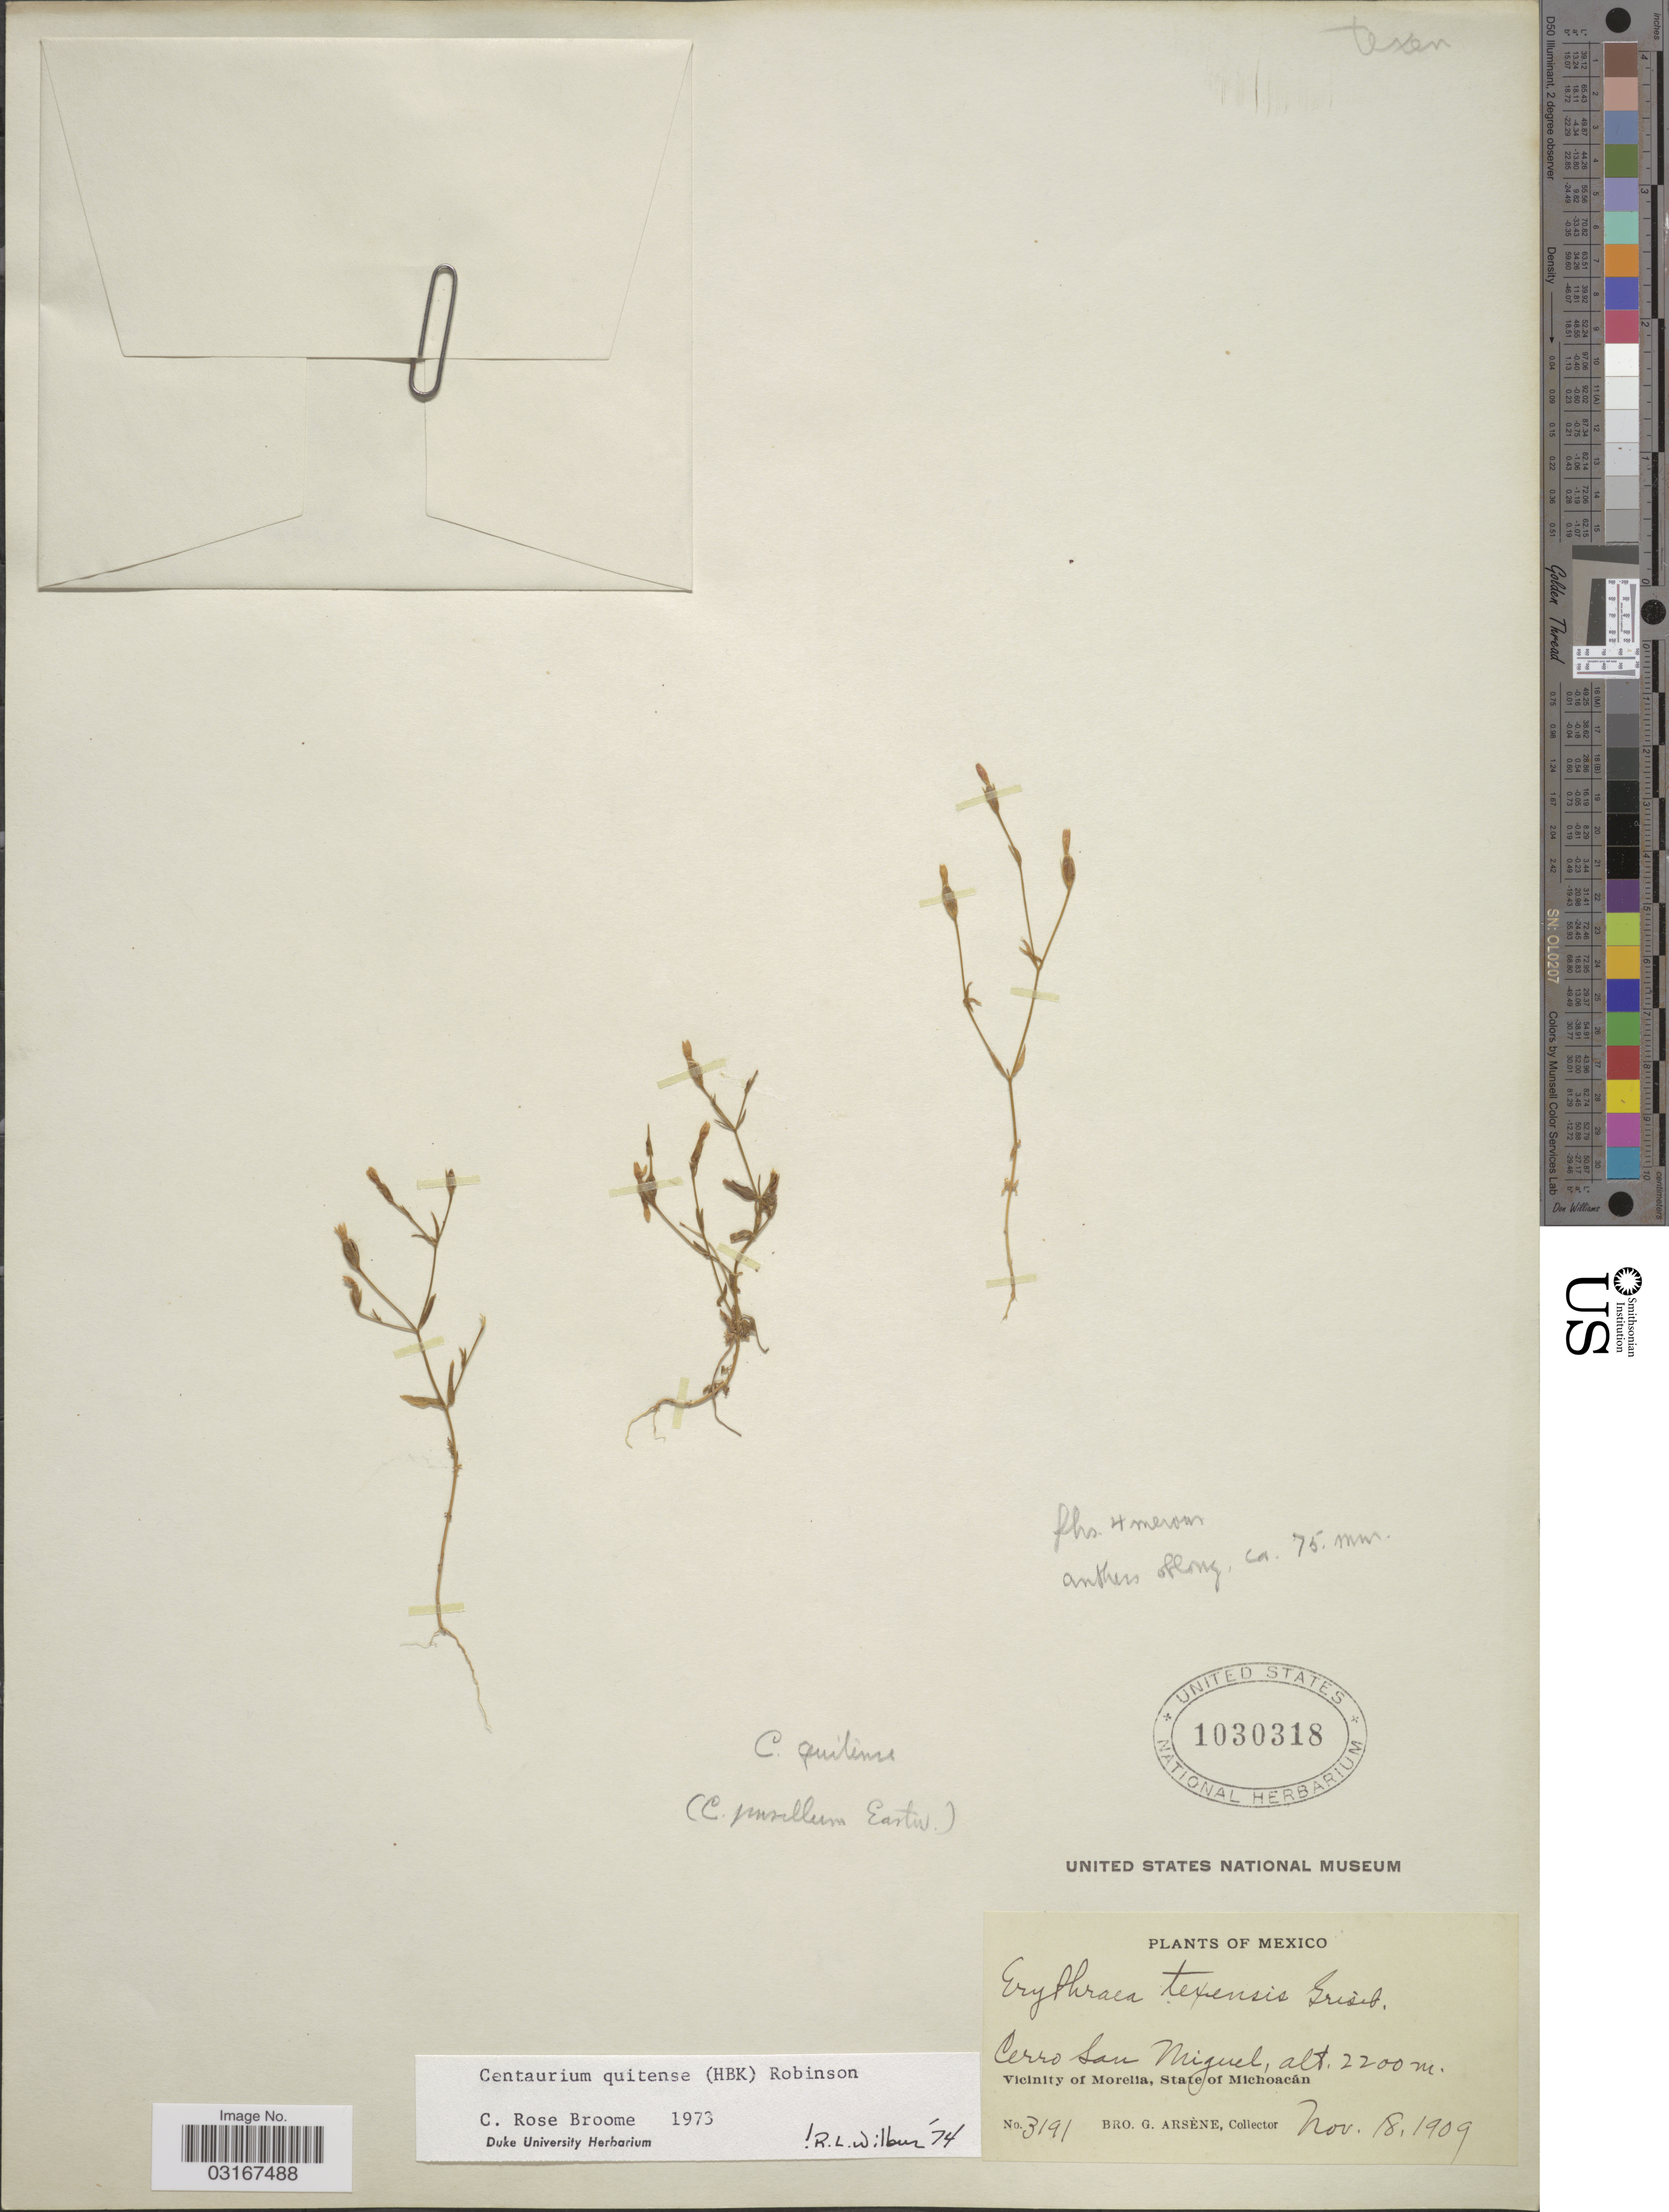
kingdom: Plantae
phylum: Tracheophyta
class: Magnoliopsida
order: Gentianales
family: Gentianaceae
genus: Centaurium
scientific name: Centaurium quitense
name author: (Kunth) B.L. Rob.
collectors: Bro. G. Arsène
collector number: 3191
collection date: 1909-11-18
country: Mexico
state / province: Michoacán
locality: Cerro San Miguel. Vicinity of Morelia.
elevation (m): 2200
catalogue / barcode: US 1030318